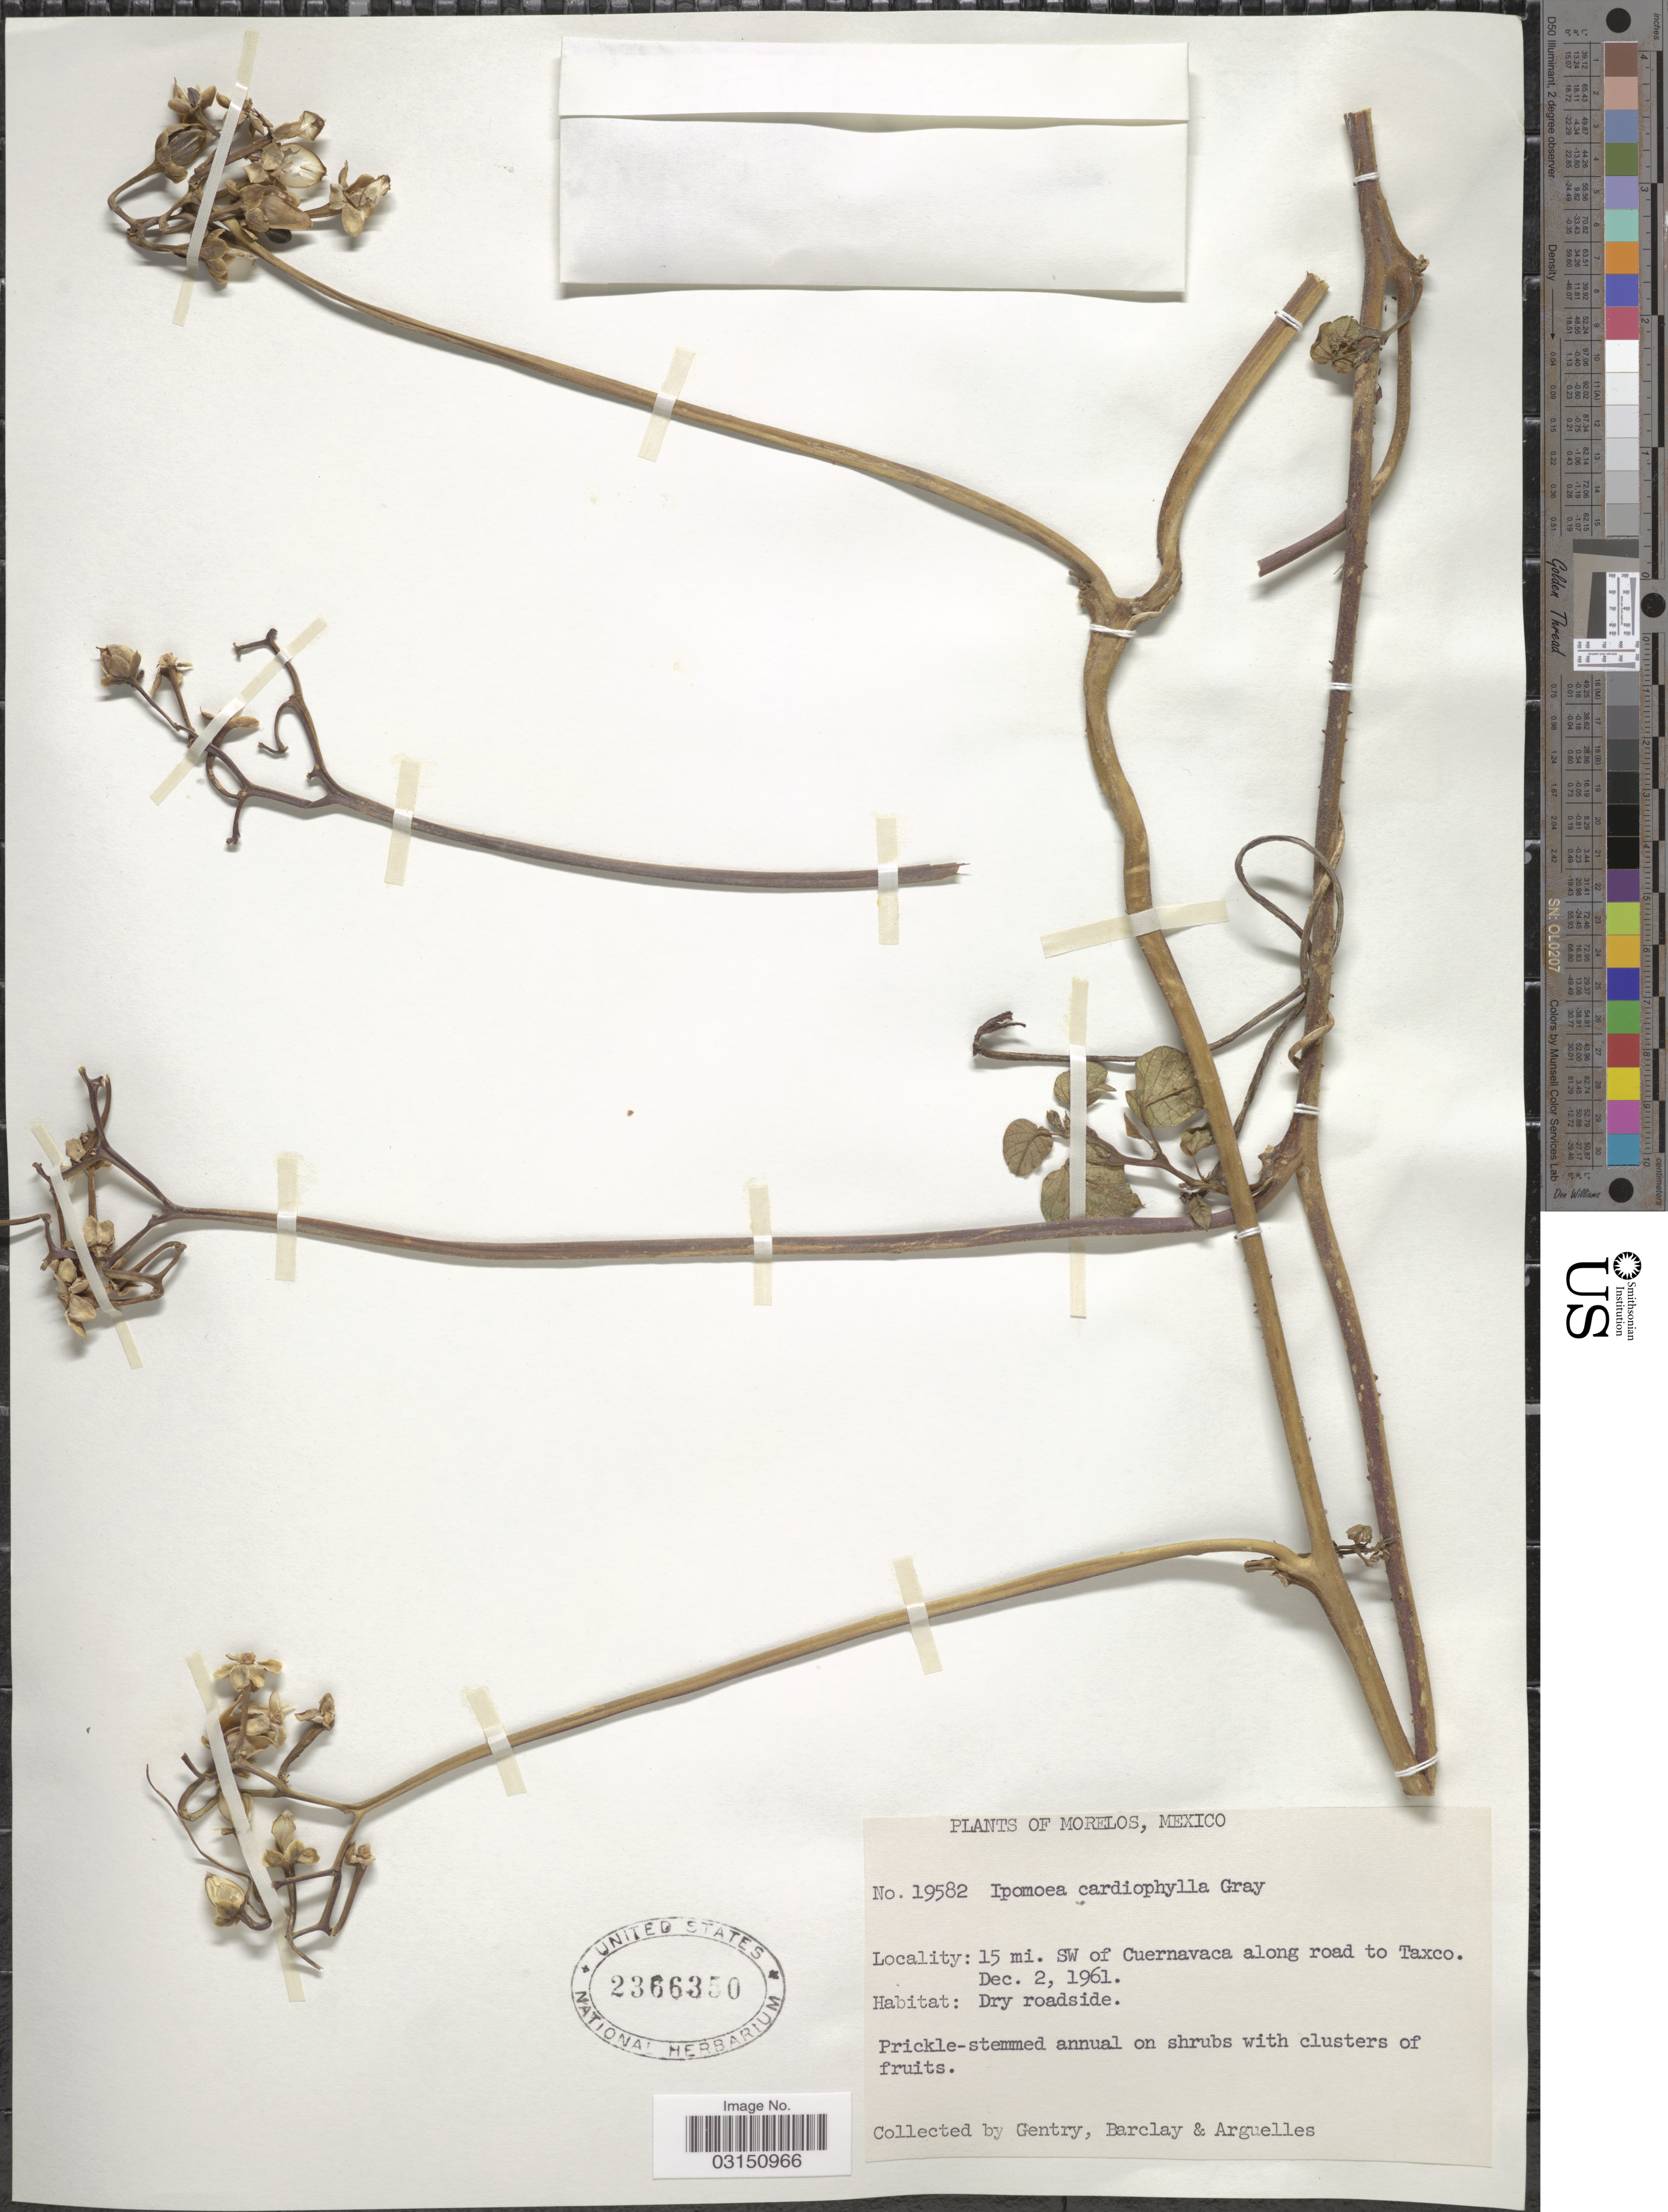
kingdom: Plantae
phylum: Tracheophyta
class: Magnoliopsida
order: Solanales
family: Convolvulaceae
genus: Ipomoea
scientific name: Ipomoea parasitica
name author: (Kunth) G. Don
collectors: Gentry, --, -- Barclay & Arguelles, --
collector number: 19582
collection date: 1961-12-02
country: Mexico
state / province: Morelos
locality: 15 mi. SW of Cuernavaca along road to Taxco.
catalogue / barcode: US 2366350